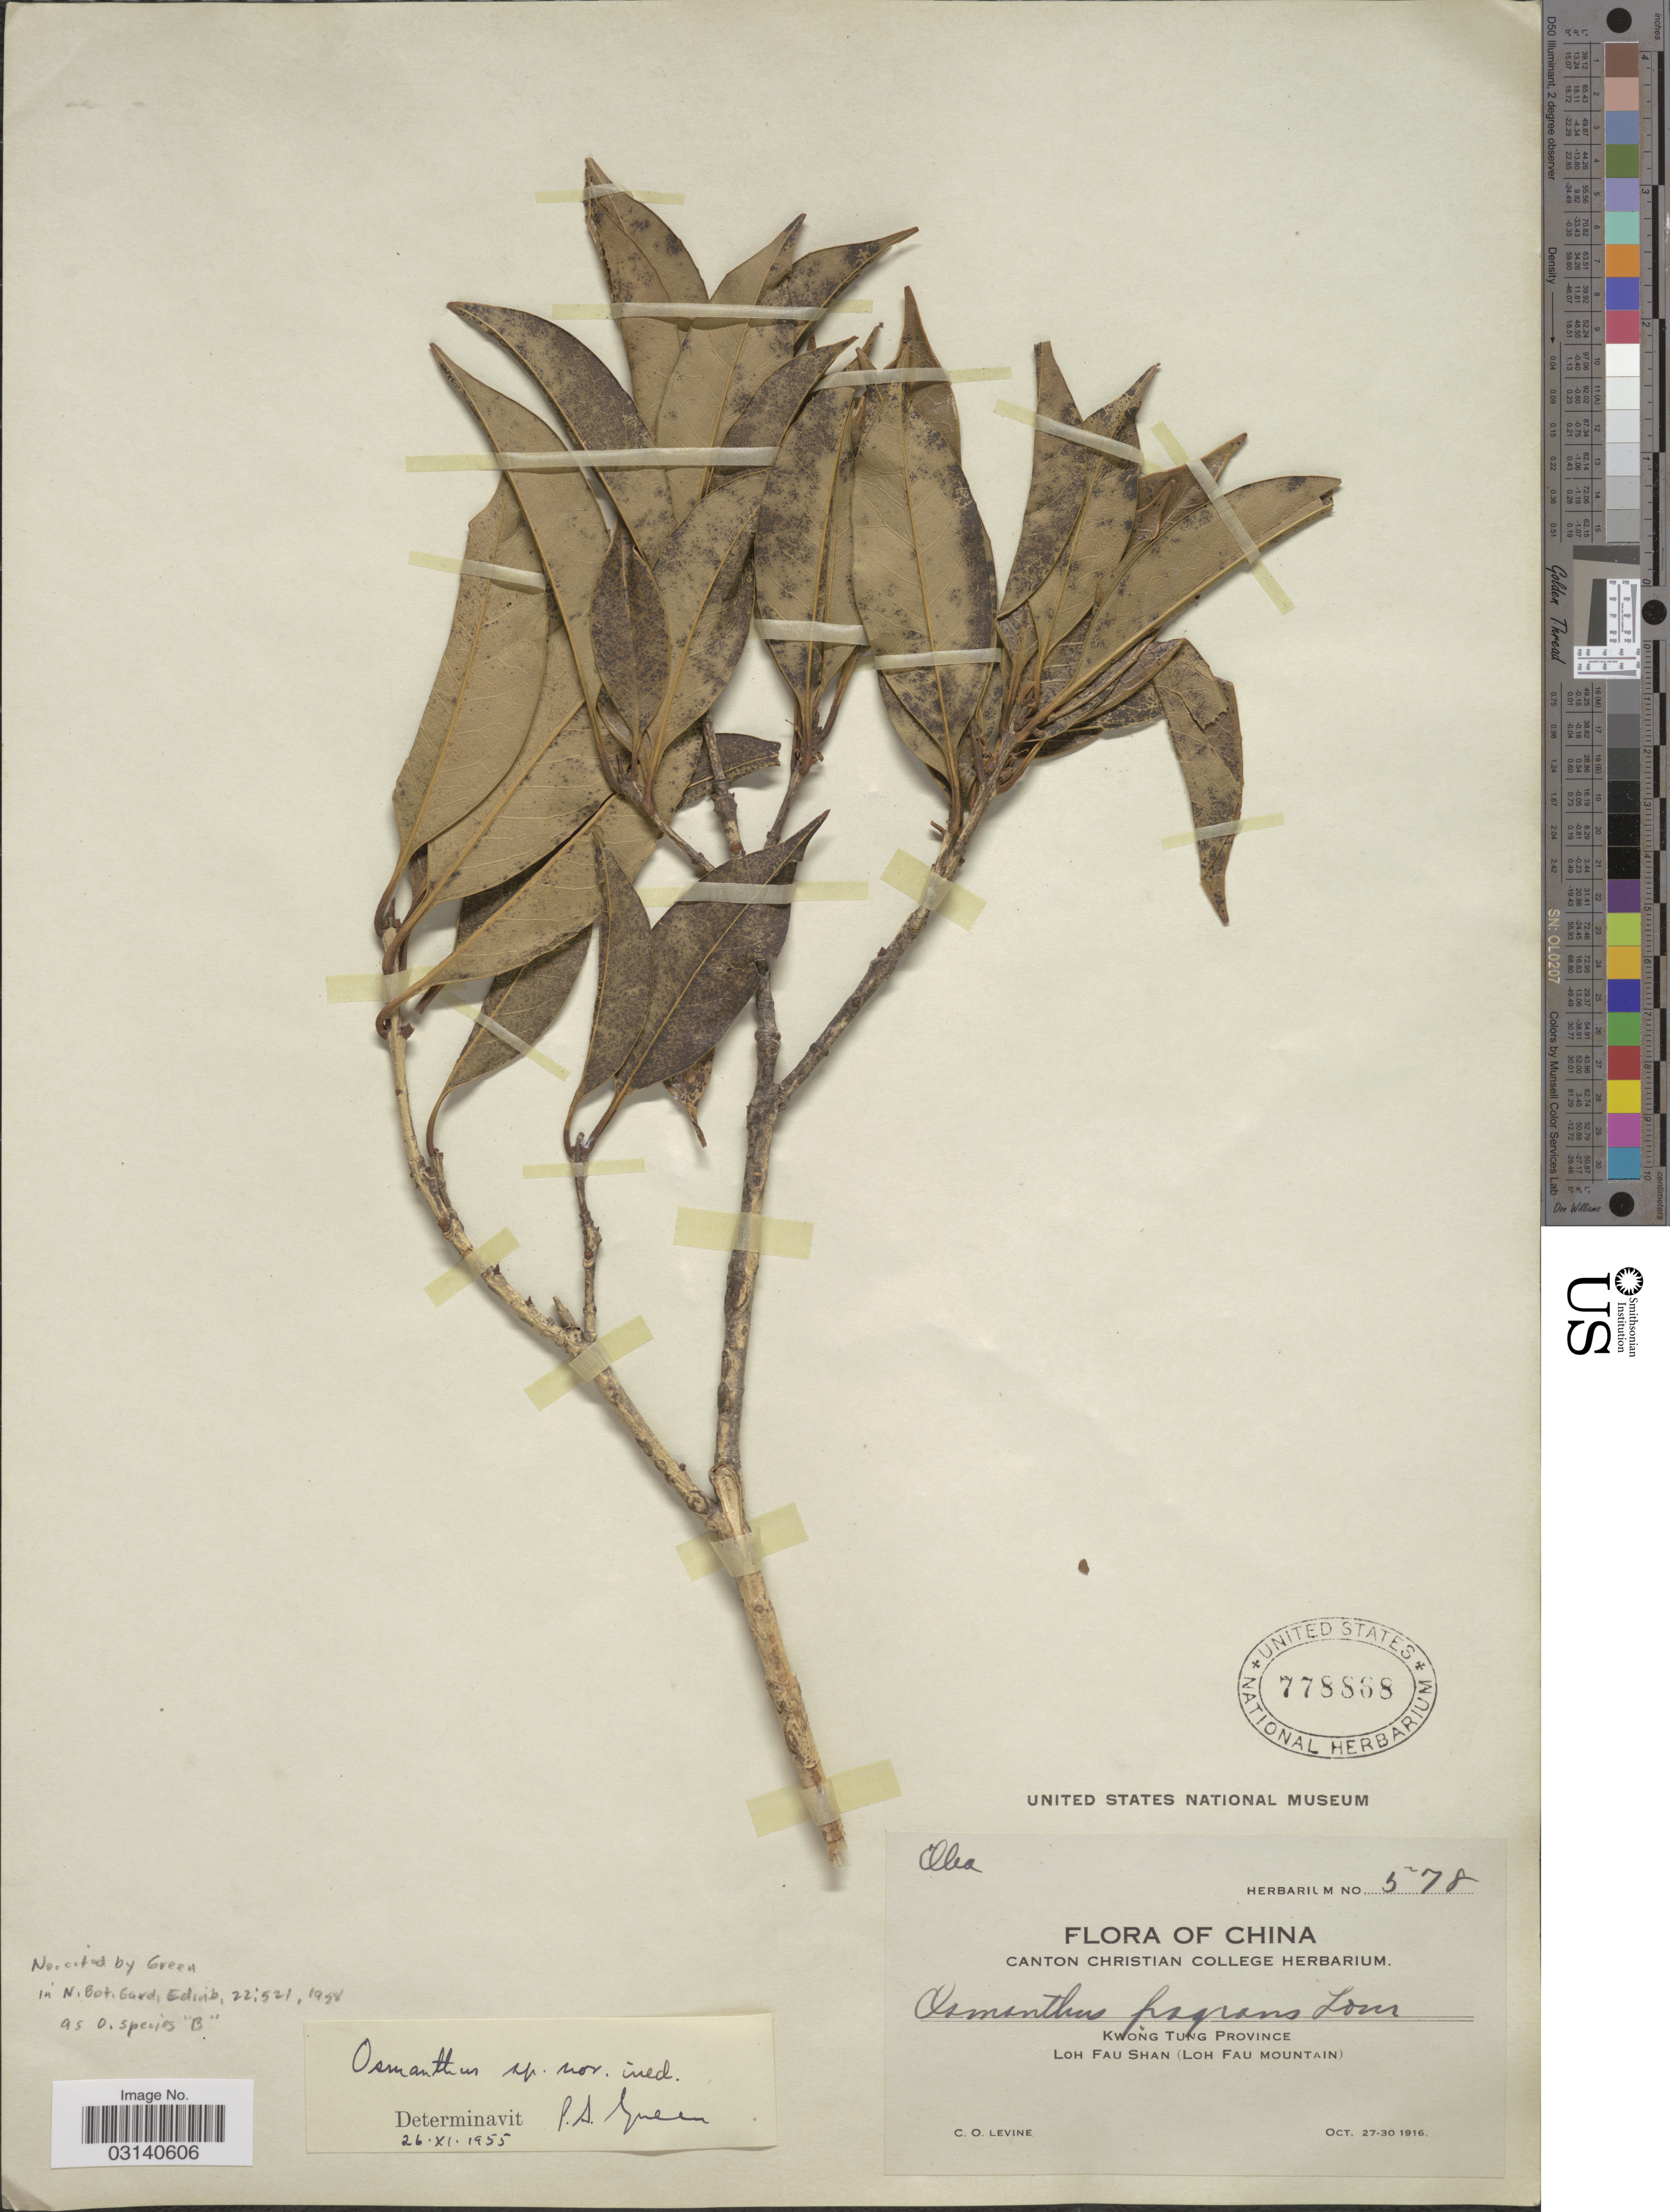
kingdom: Plantae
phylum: Tracheophyta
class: Magnoliopsida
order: Lamiales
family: Oleaceae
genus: Osmanthus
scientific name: Osmanthus sp.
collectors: C. O. Levine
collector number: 578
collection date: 1916-10-27/1916-10-30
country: China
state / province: Guangdong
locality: Kwong Tung Province, Loh Fau Shan (Loh Fau Mountain).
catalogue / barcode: US 778868